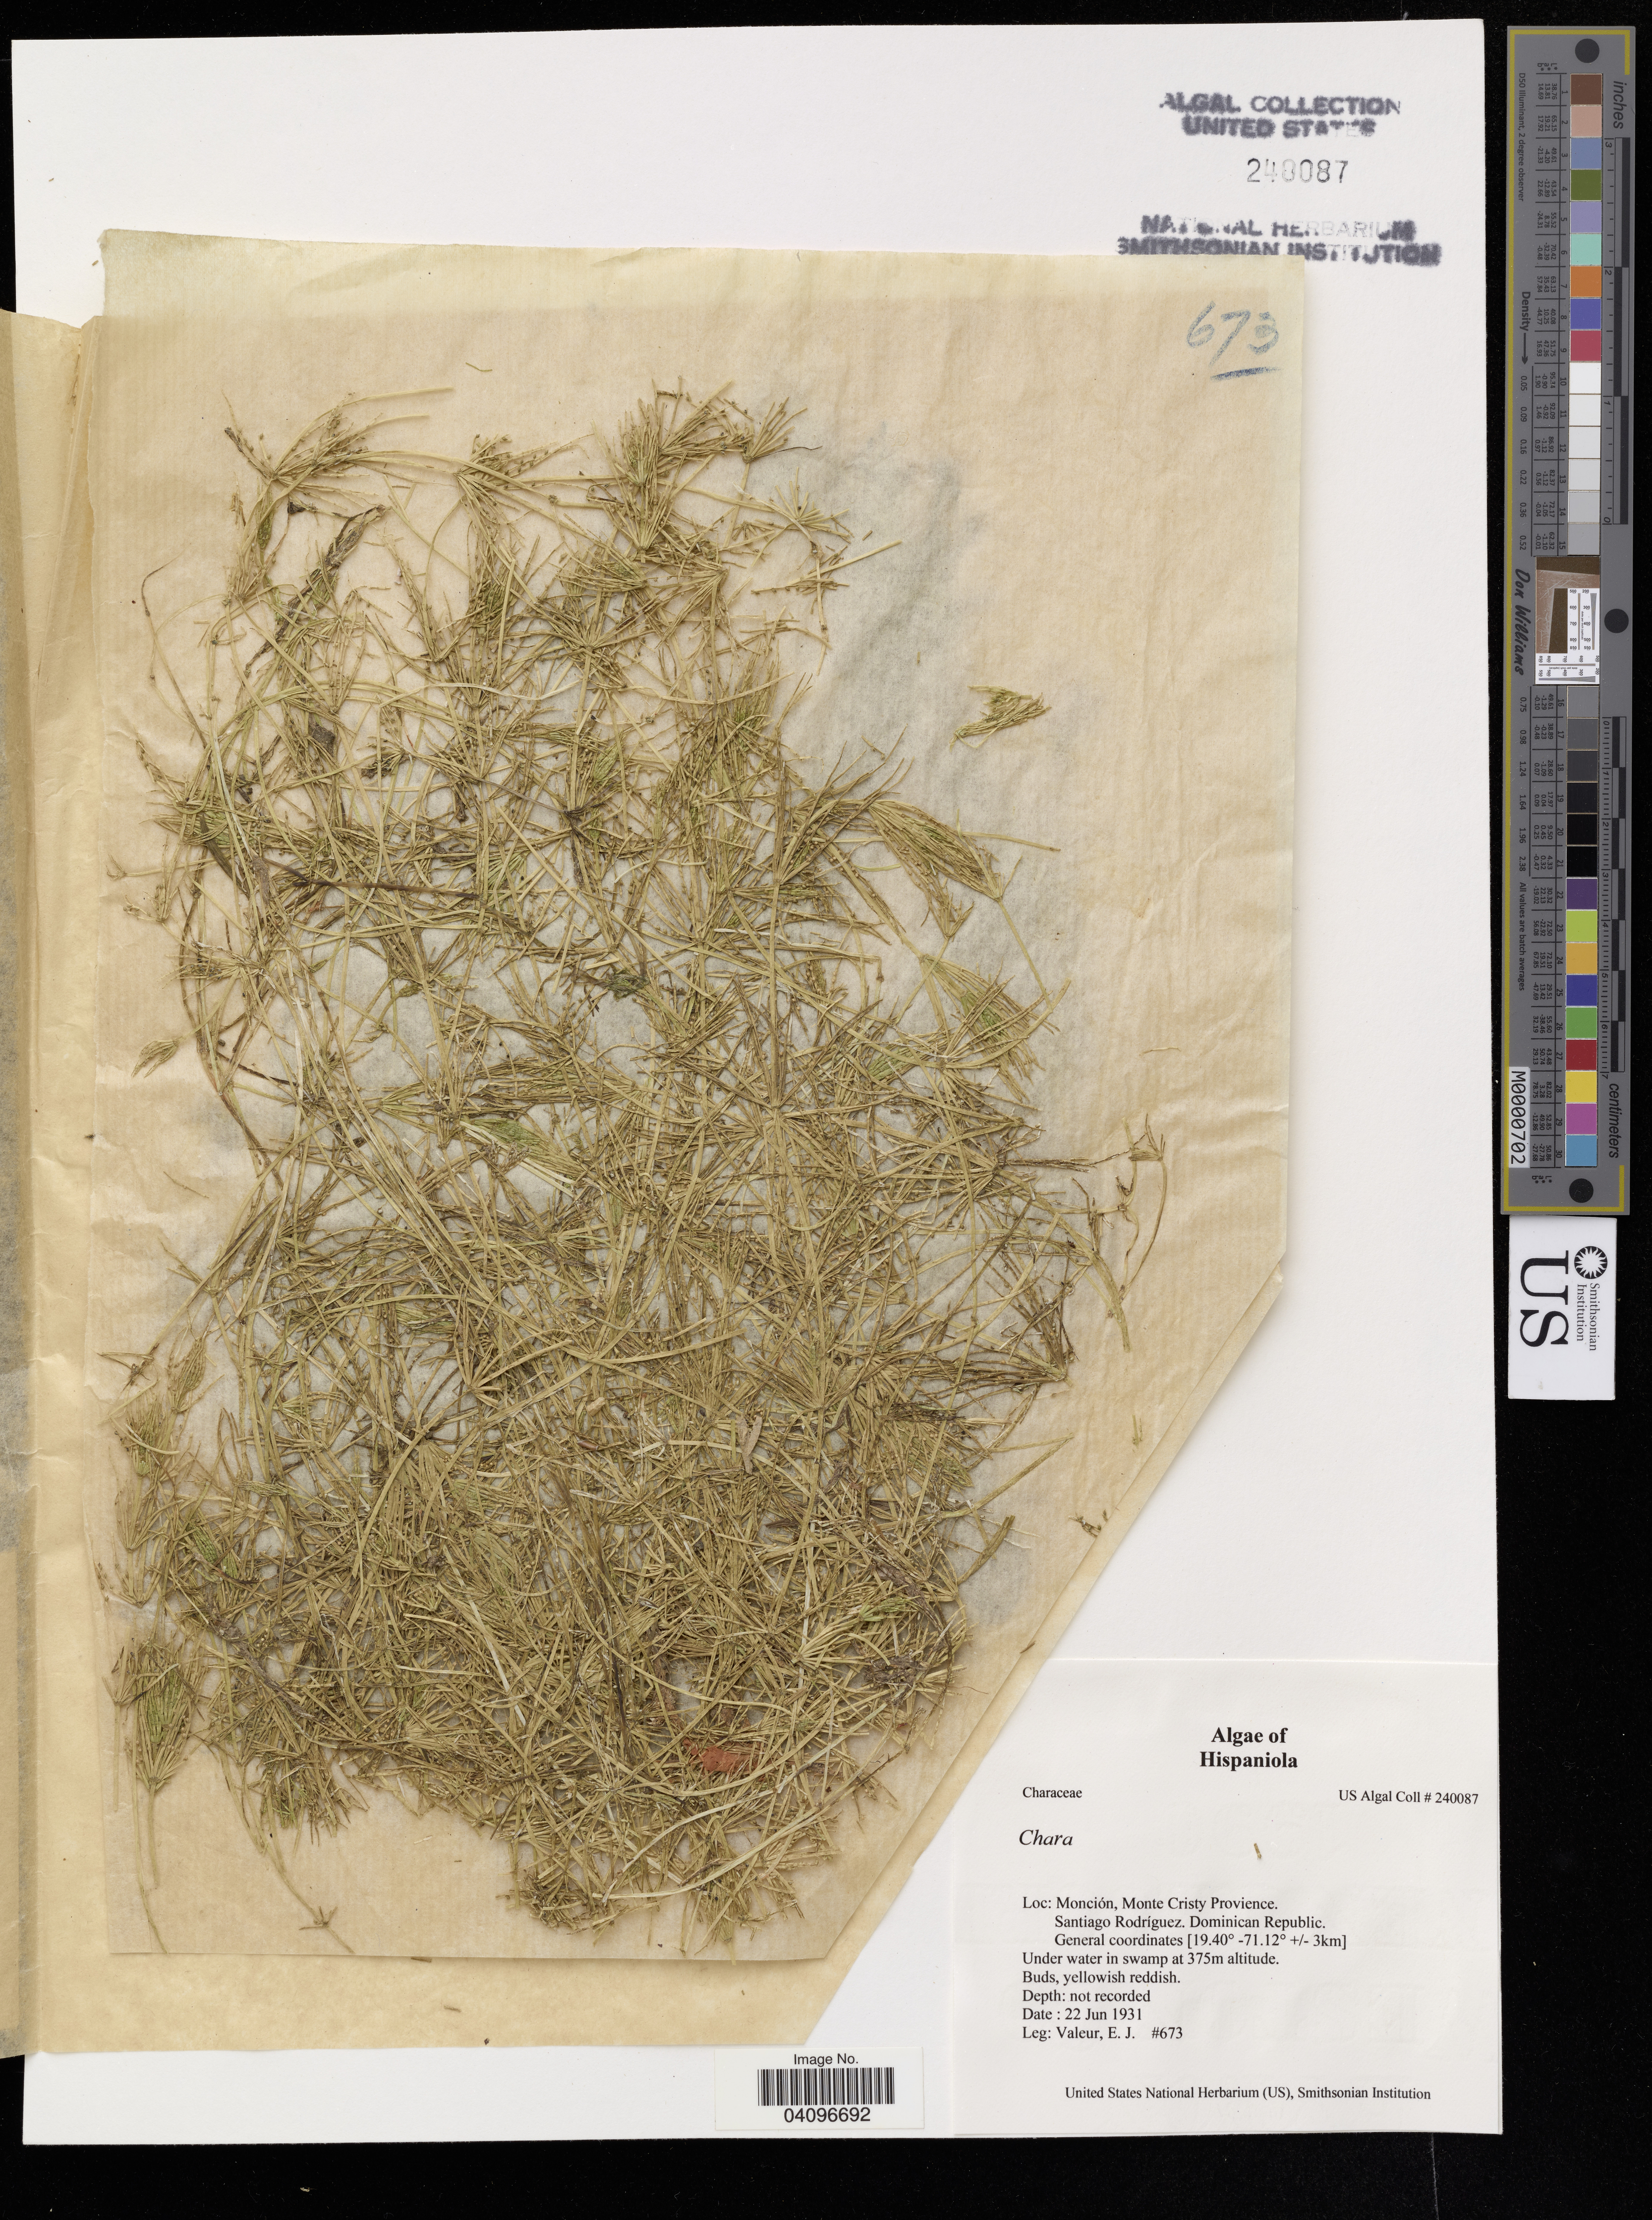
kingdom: Plantae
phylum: Charophyta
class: Charophyceae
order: Charales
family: Characeae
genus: Chara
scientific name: Chara sp.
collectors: E. Valeur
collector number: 673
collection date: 1931-06-22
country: Dominican Republic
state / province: Monte Cristi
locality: Hispaniola. Monción. Santiago Rodríguez. +/- 3 km.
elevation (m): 375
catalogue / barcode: US 240087